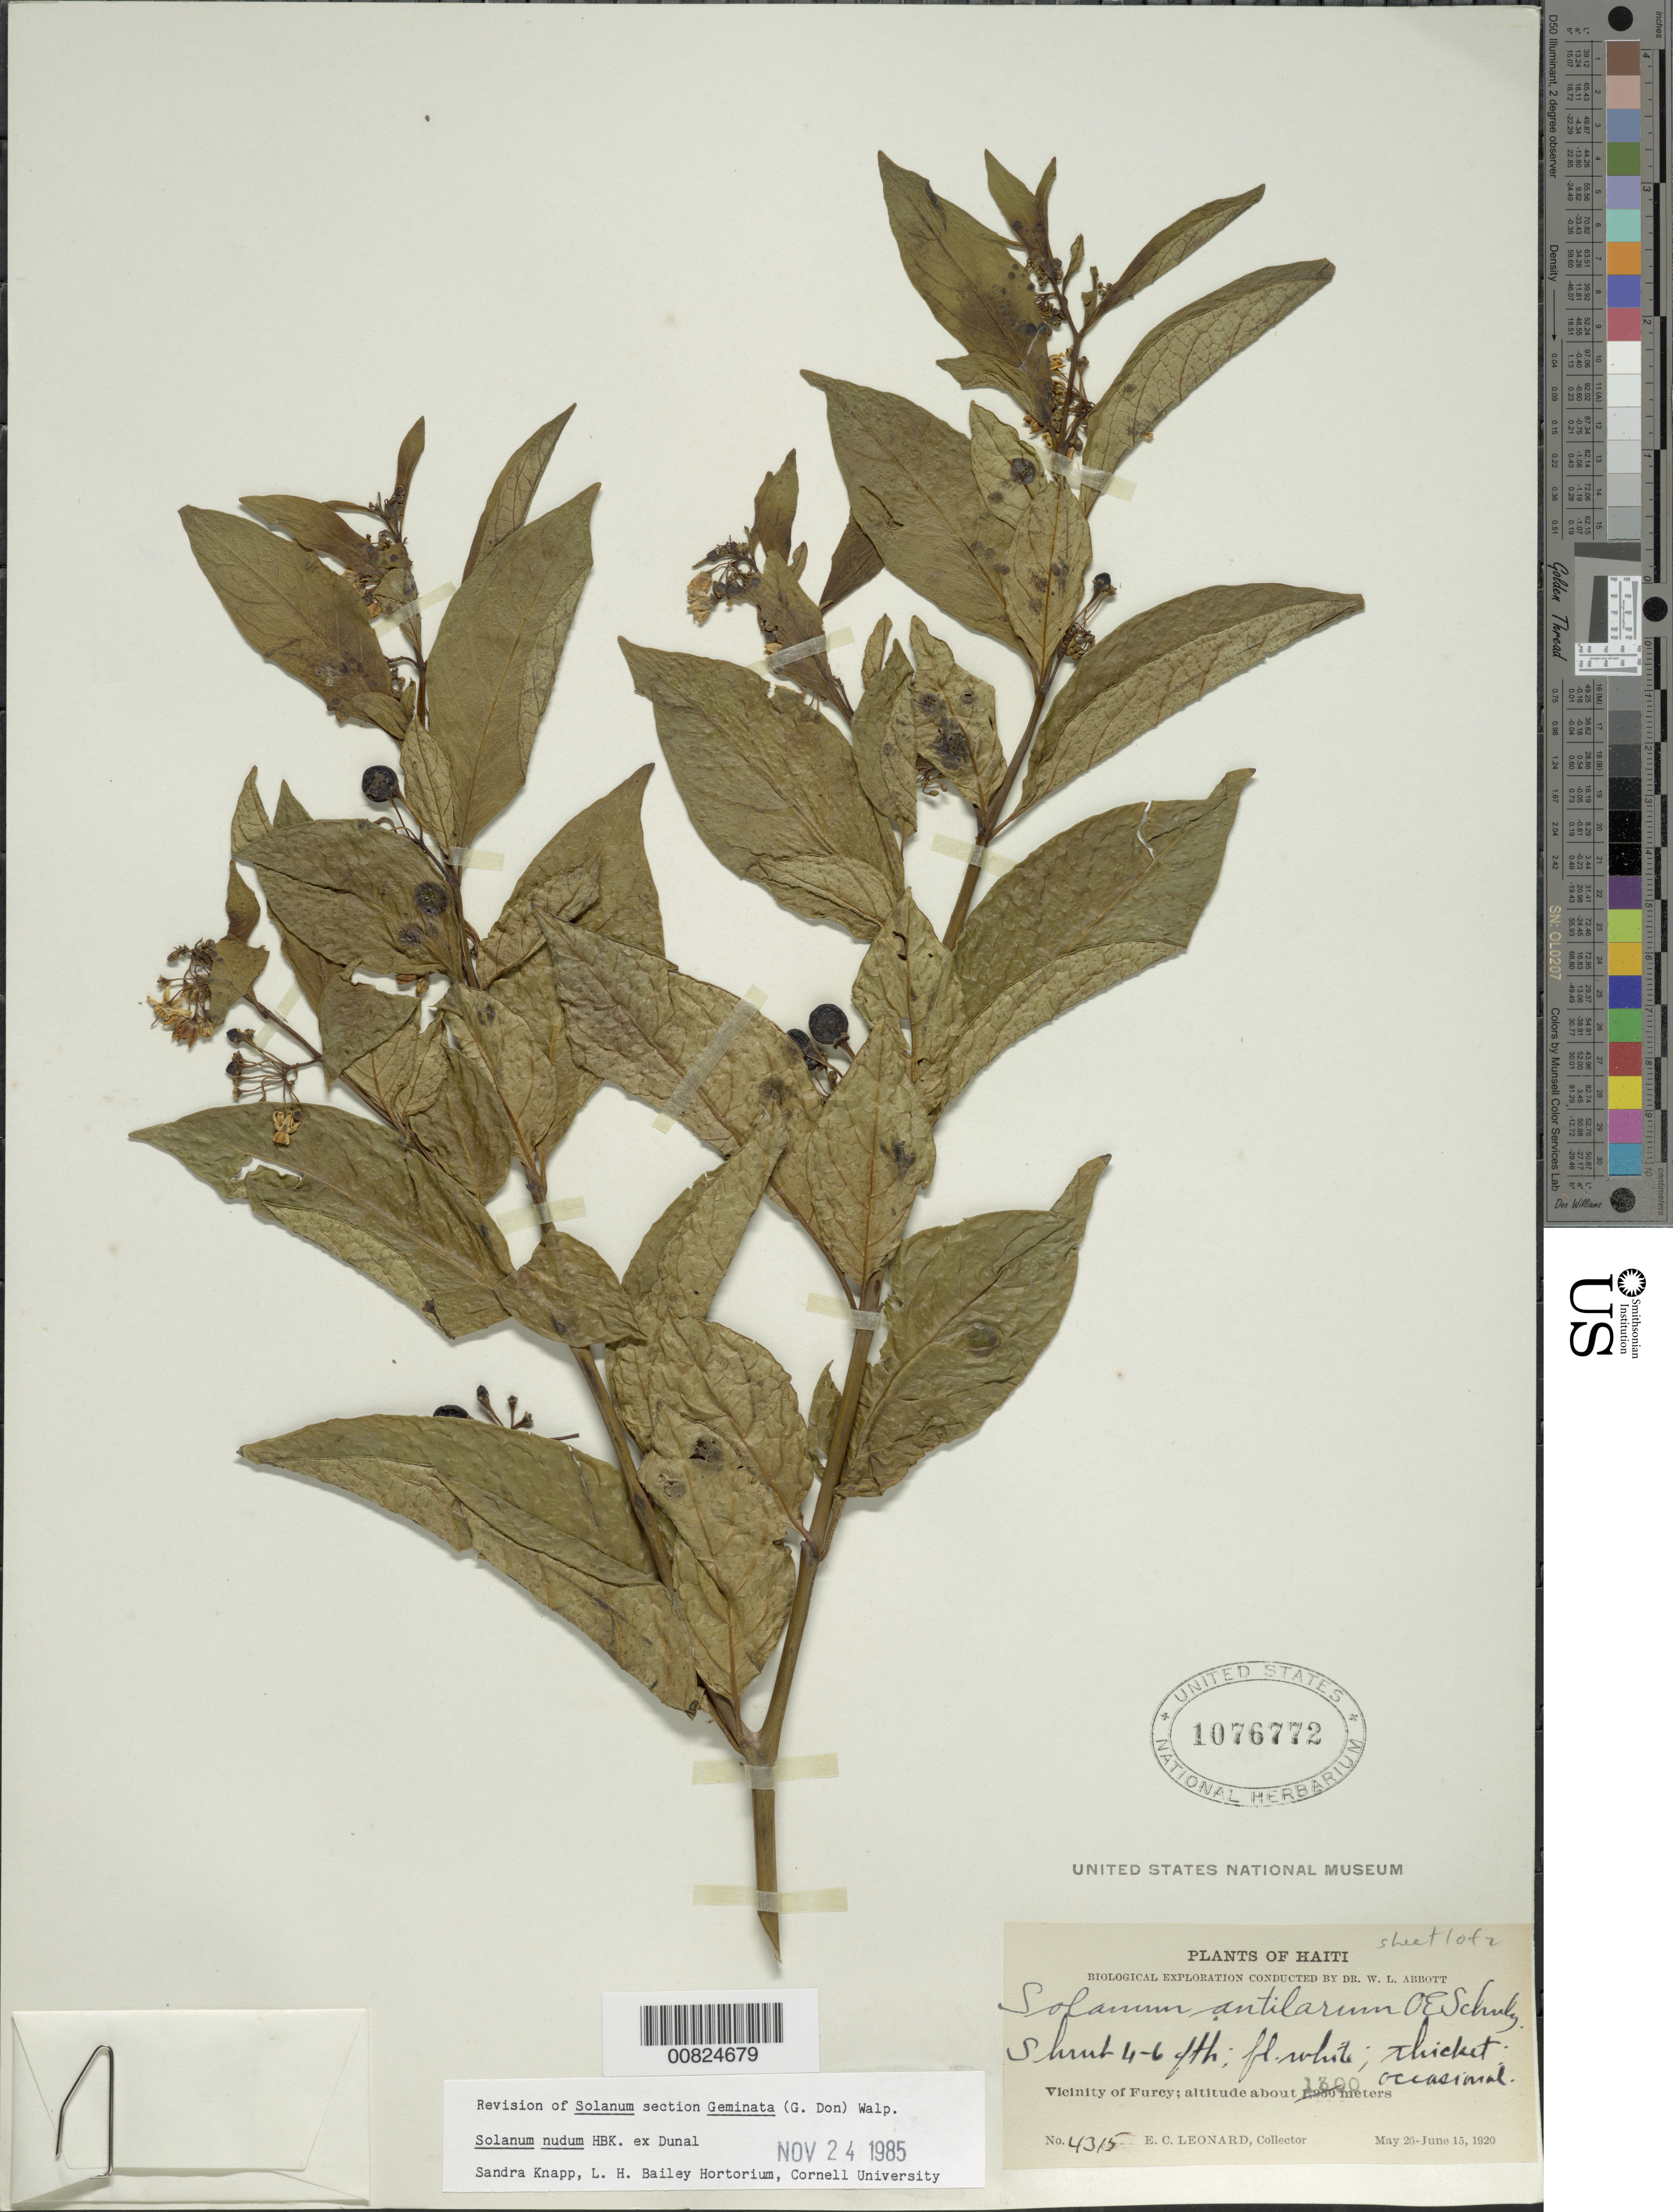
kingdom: Plantae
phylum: Tracheophyta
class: Magnoliopsida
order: Solanales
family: Solanaceae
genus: Solanum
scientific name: Solanum nudum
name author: Dunal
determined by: Knapp, S. D.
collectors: E. C. Leonard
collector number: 4315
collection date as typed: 26 May 1920 to 15 Jun 1920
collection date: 1920-05-26/1920-06-15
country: Haiti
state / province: Ouest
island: Hispaniola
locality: Vicinity of Furcy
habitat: Thickets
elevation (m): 1300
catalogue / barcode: US 1076772